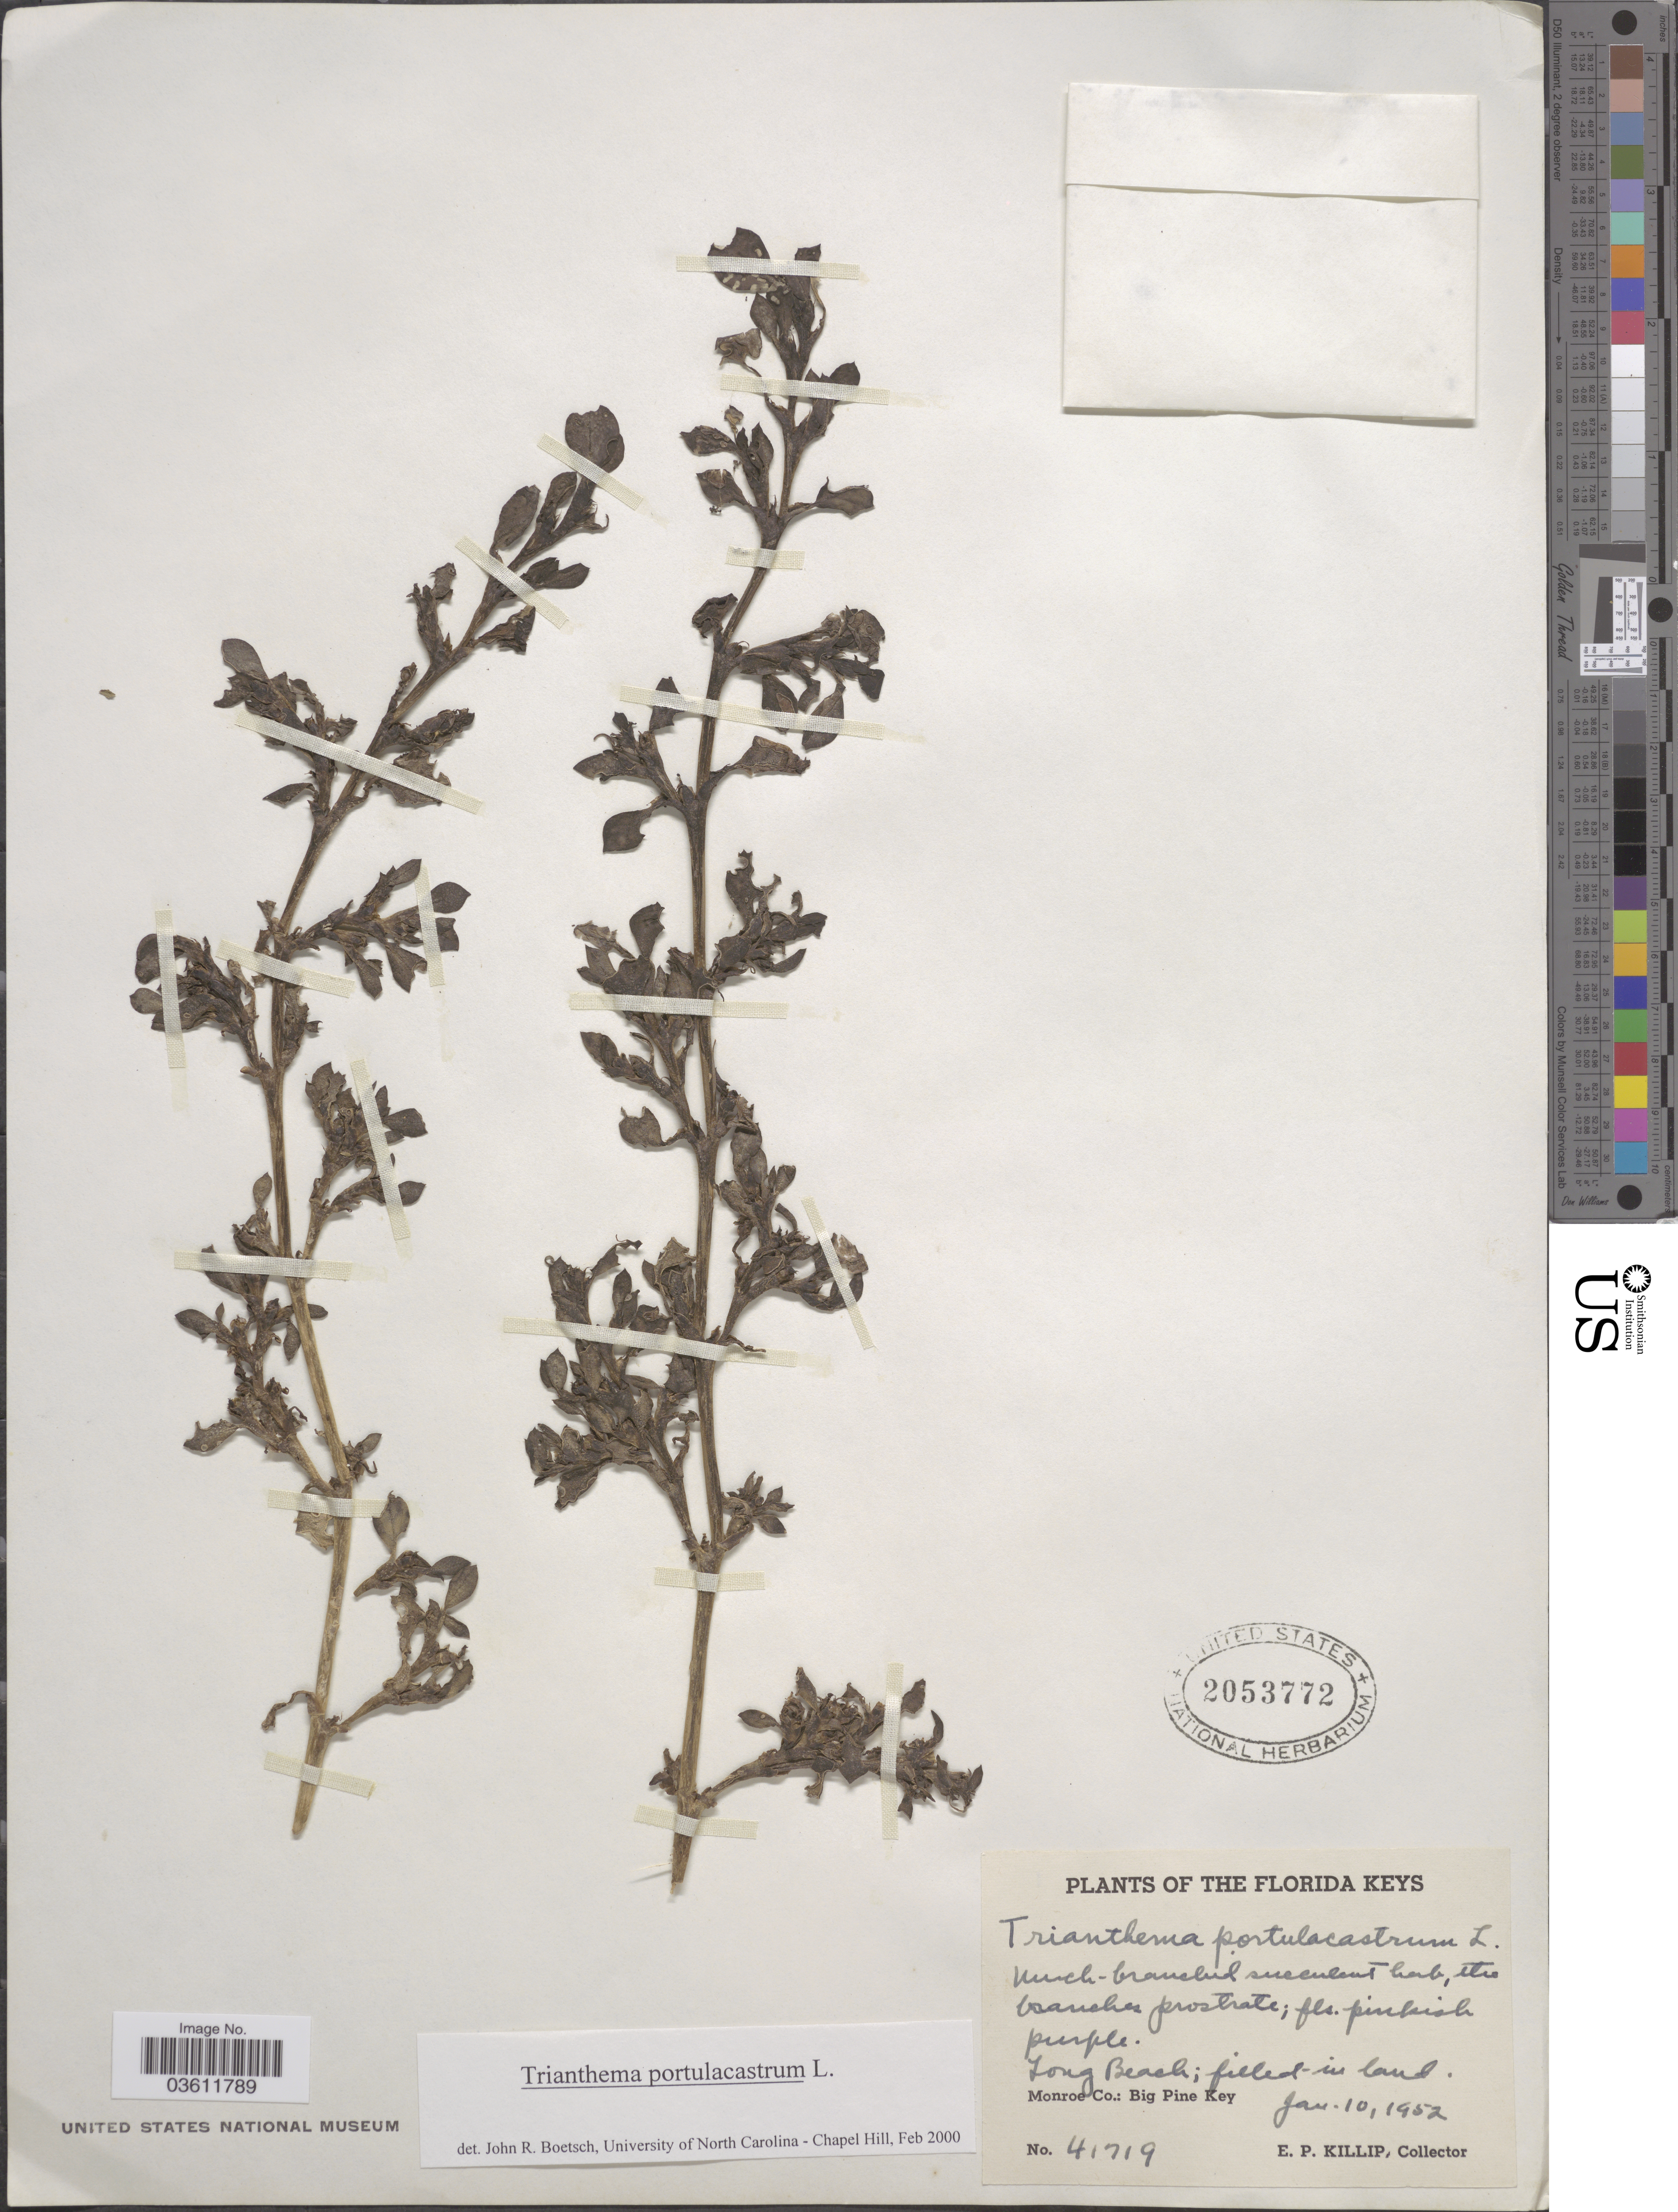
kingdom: Plantae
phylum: Tracheophyta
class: Magnoliopsida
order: Caryophyllales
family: Aizoaceae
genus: Trianthema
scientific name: Trianthema portulacastrum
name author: L.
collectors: E. P. Killip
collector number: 41719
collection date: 1952-01-10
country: United States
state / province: Florida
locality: The Florida Keys. Long Beach. Monroe Co.: Big Pine Key.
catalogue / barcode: US 2053772